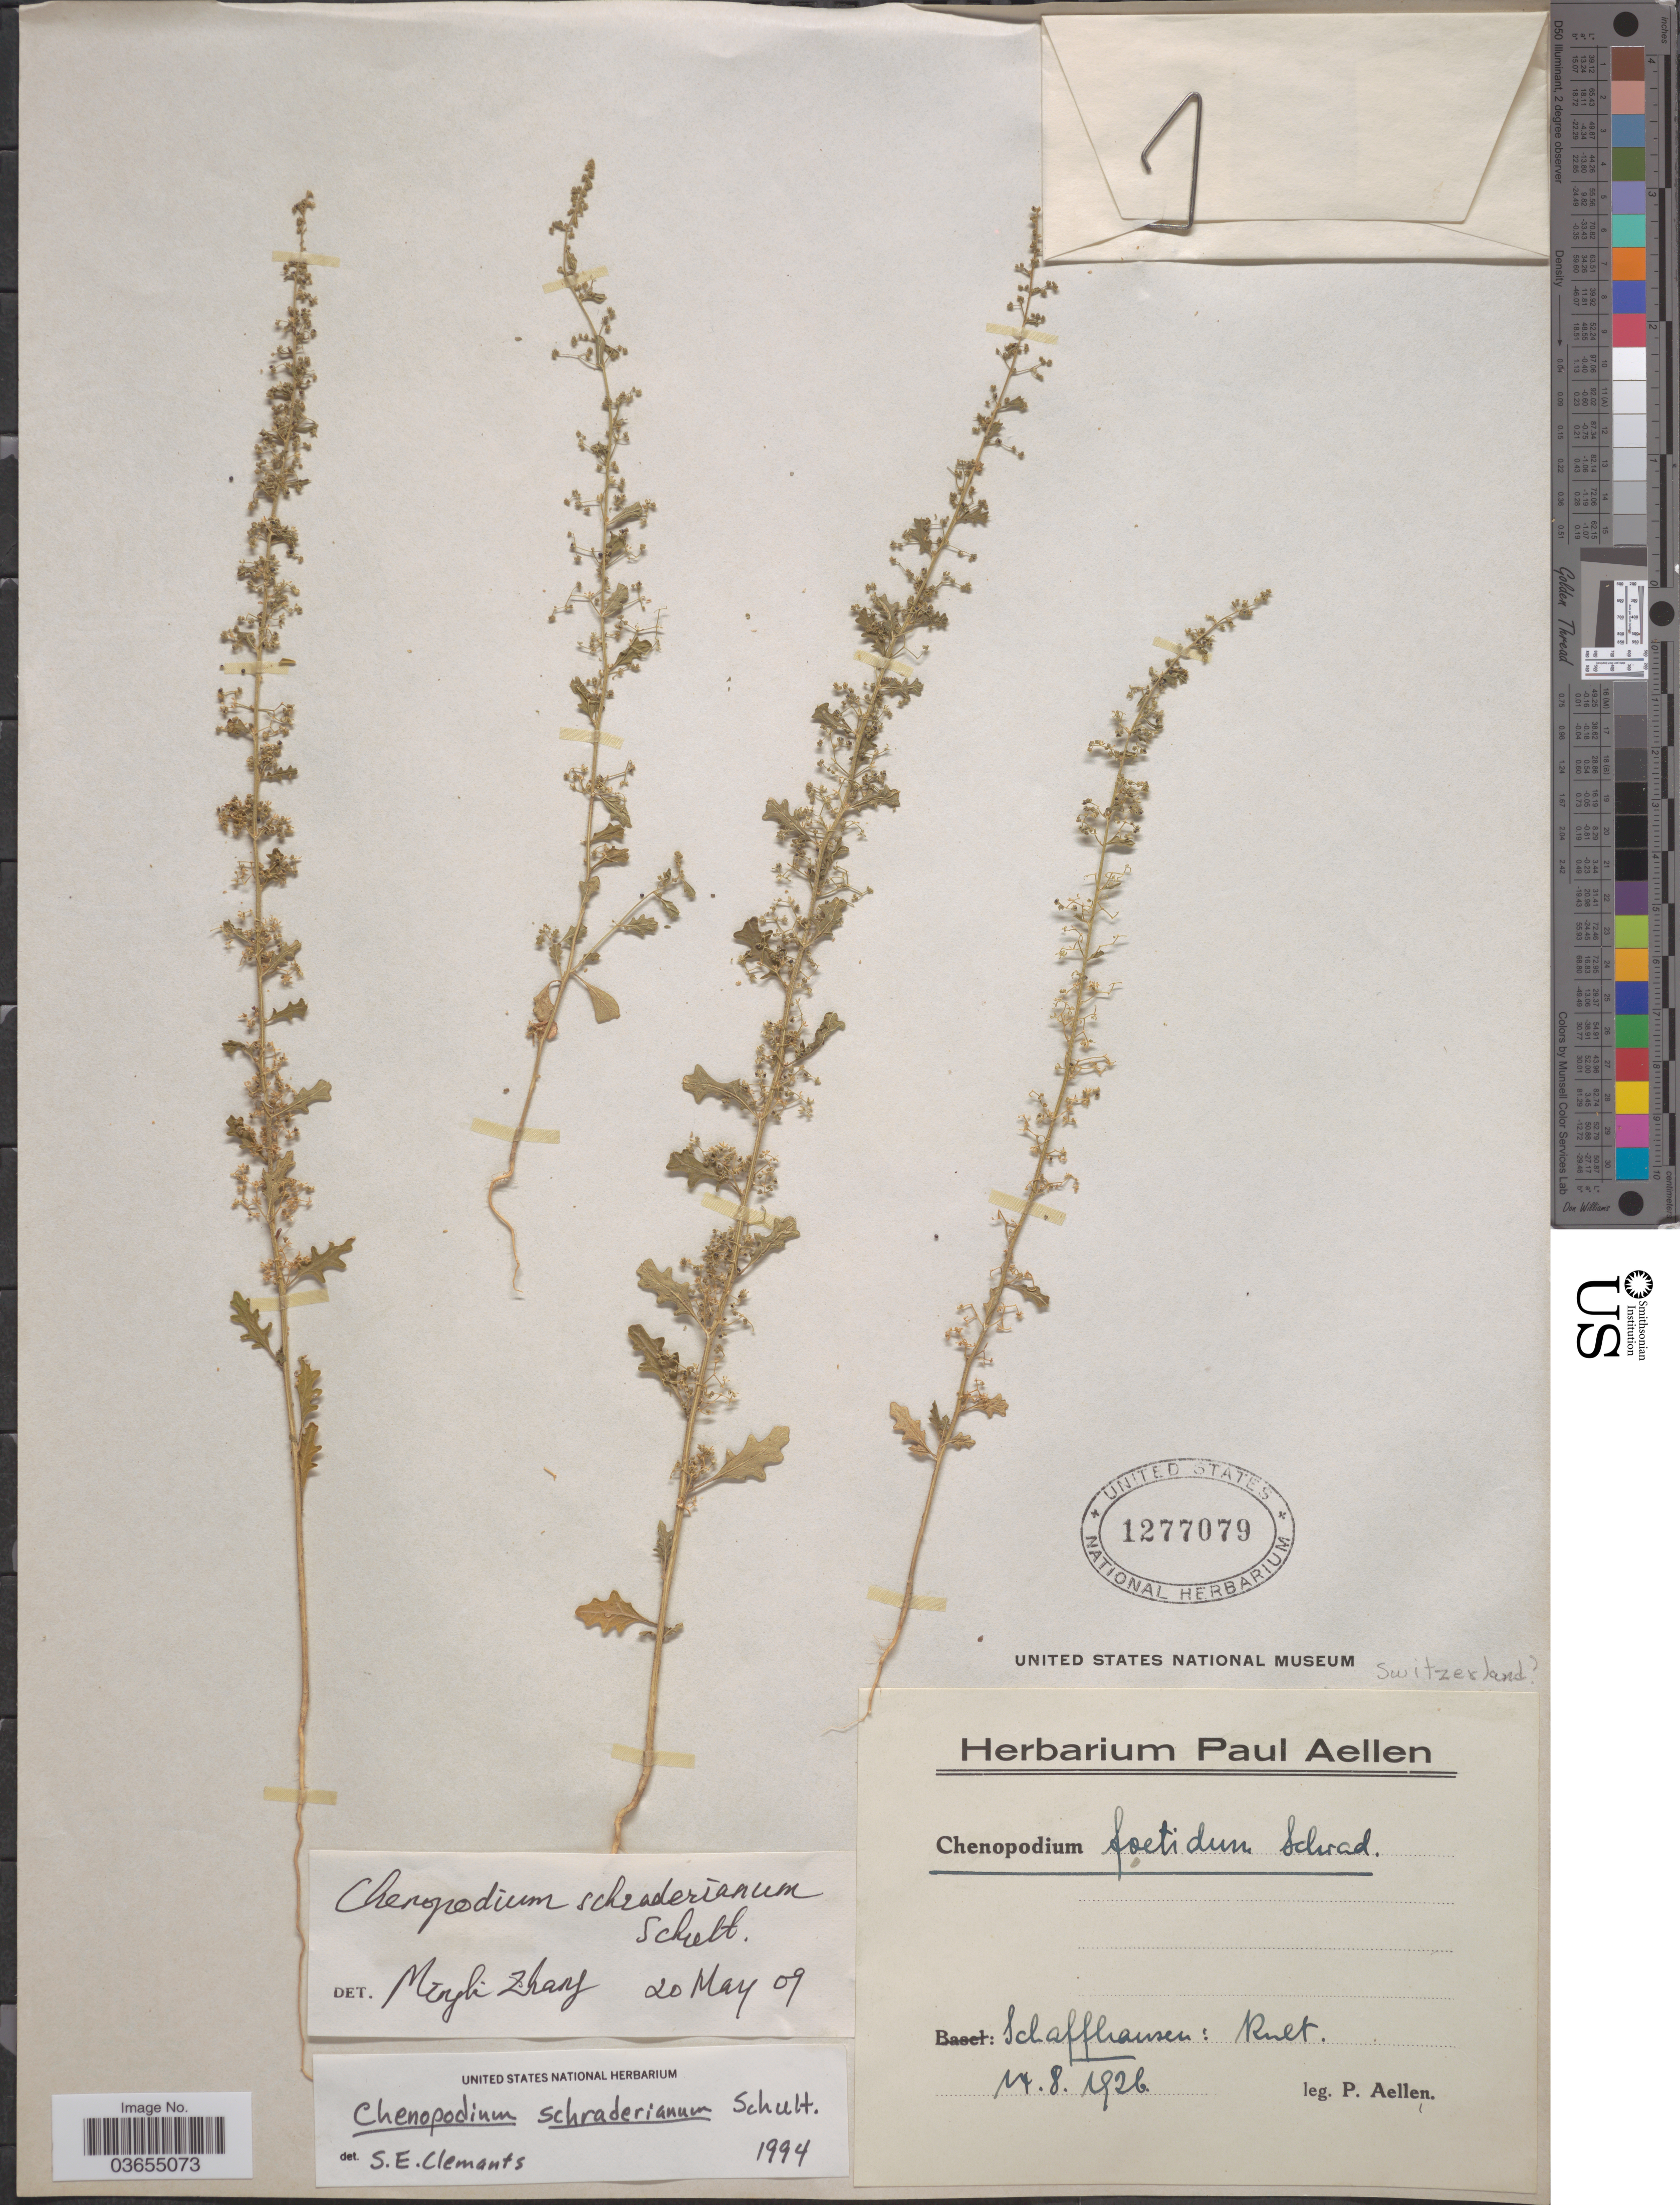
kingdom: Plantae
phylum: Tracheophyta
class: Magnoliopsida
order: Caryophyllales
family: Amaranthaceae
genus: Chenopodium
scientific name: Chenopodium schraderianum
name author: Schult.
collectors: P. Aellen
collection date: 1926-08-14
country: Switzerland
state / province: Schaffhausen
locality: Kult.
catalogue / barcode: US 1277079